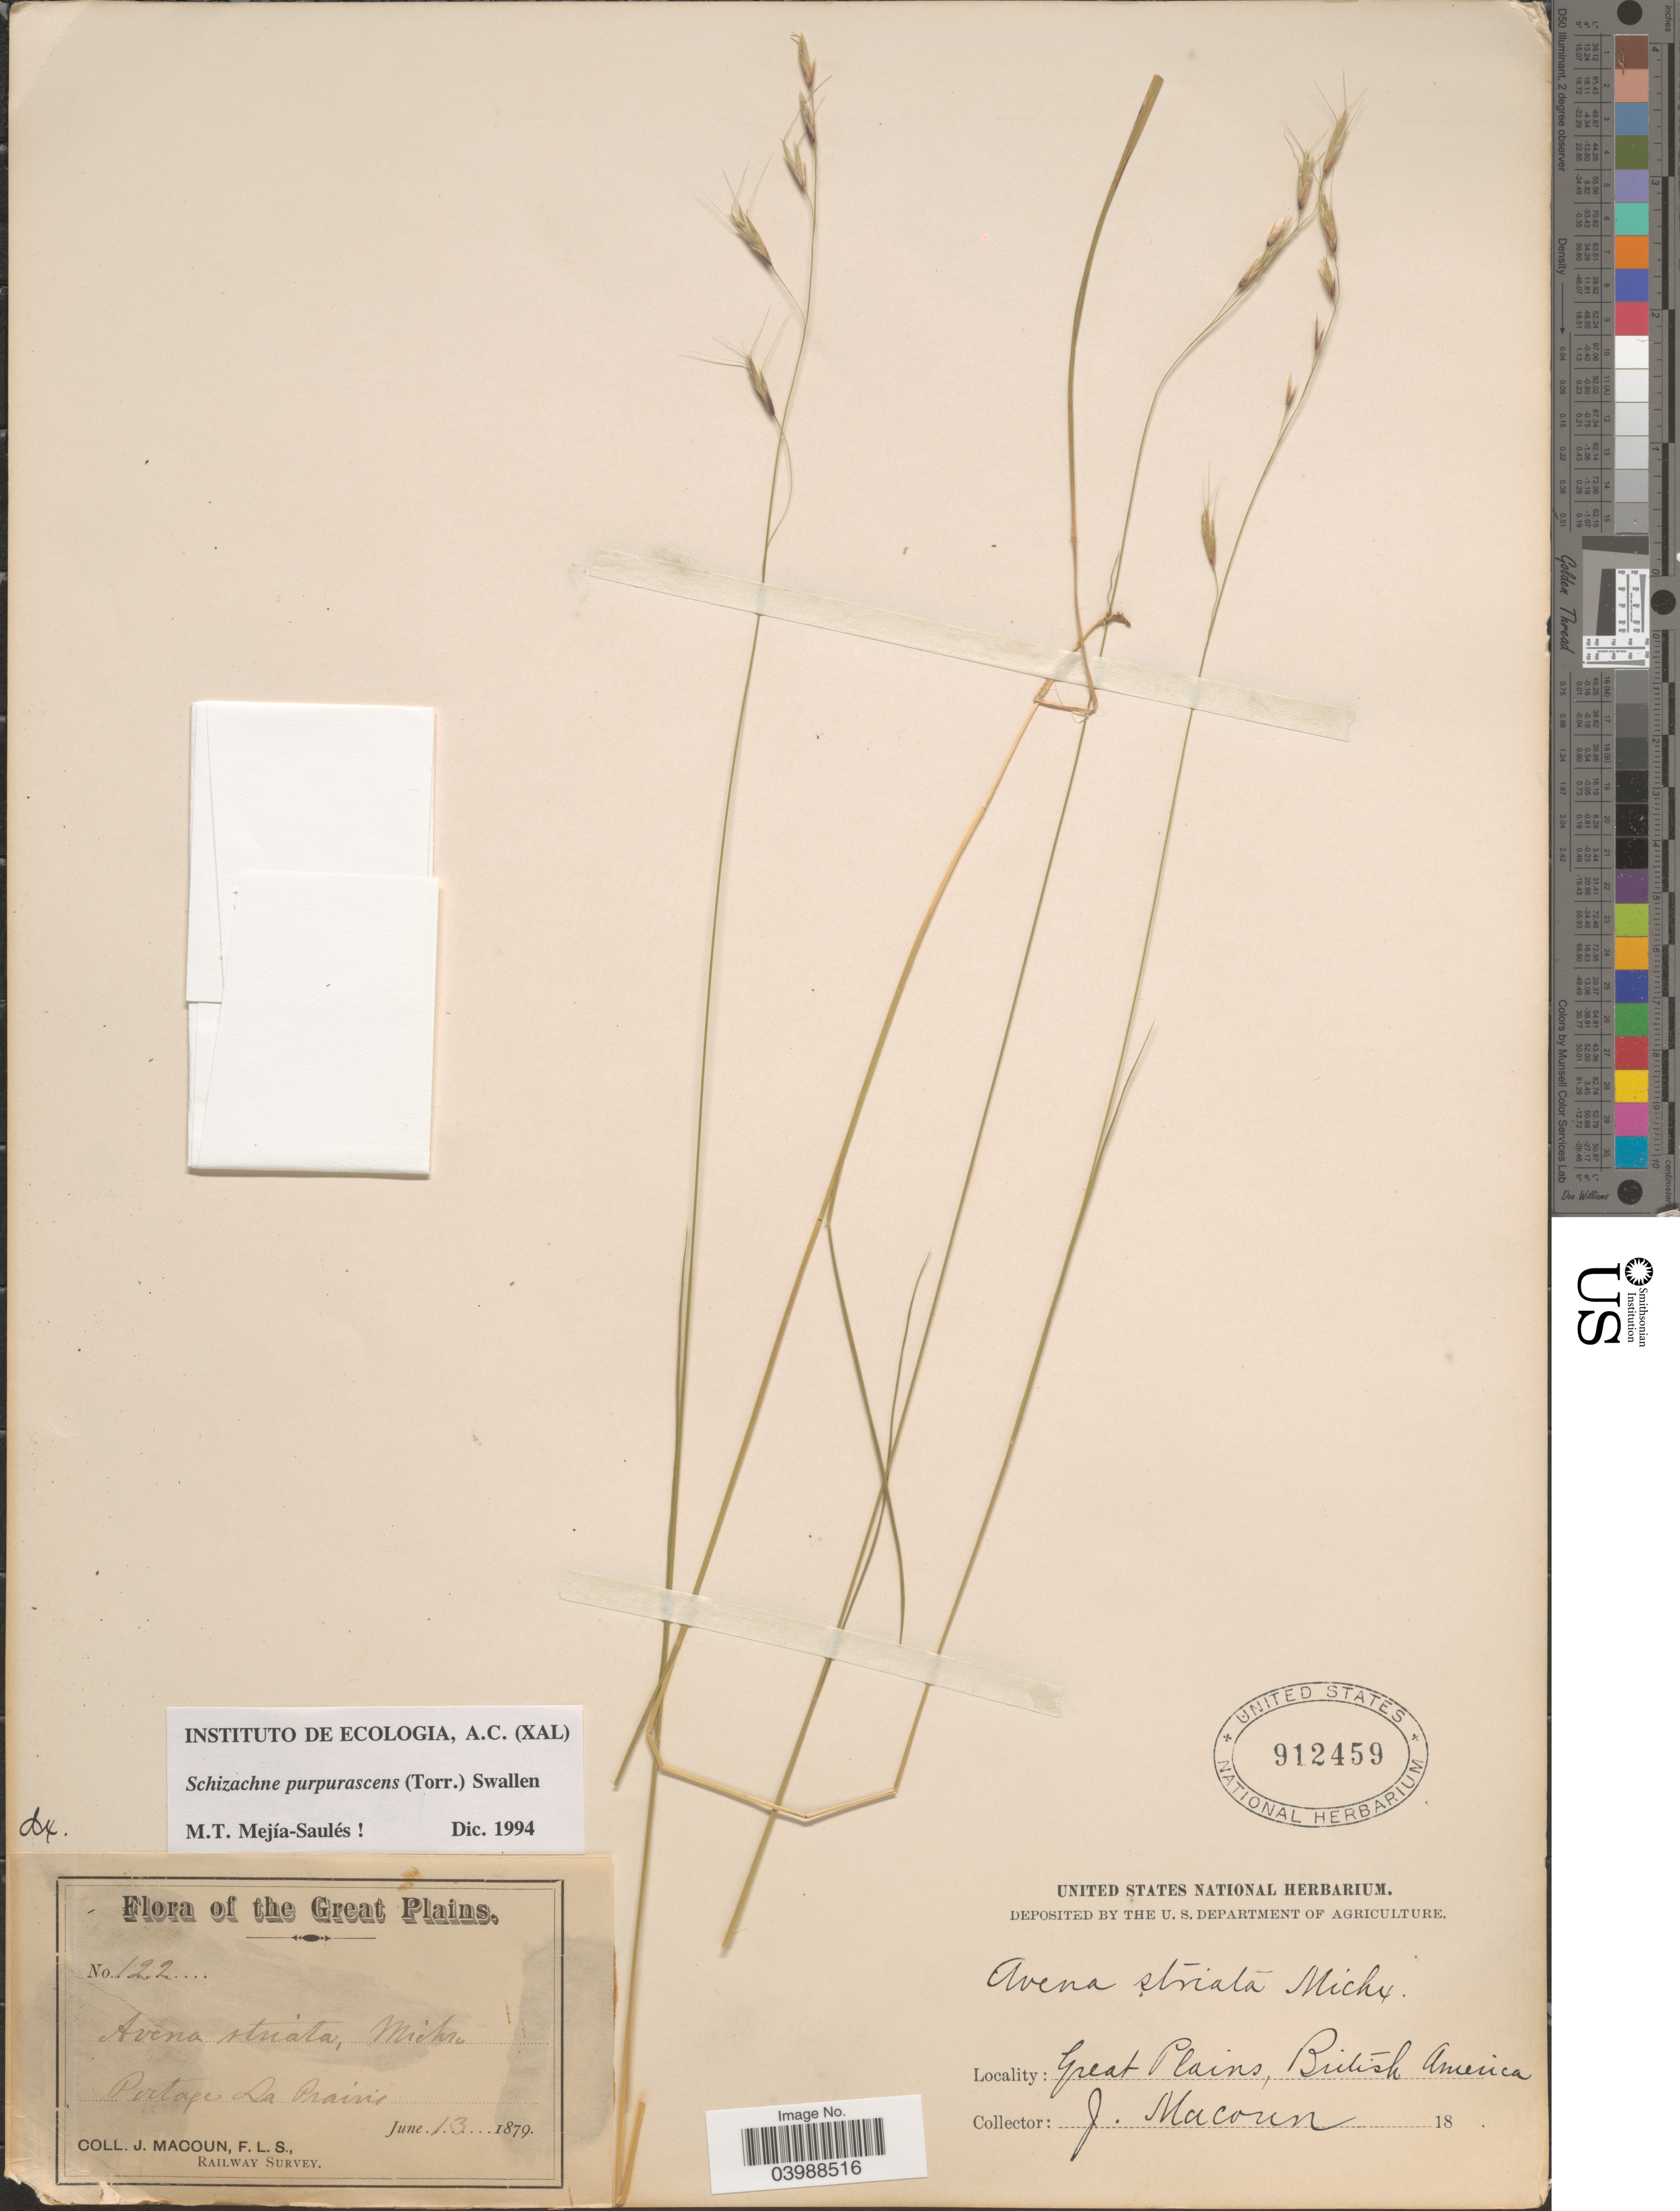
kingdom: Plantae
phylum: Tracheophyta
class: Liliopsida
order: Poales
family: Poaceae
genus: Schizachne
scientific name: Schizachne purpurascens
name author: (Torr.) Swallen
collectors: J. Macoun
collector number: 122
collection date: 1879-06-13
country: Canada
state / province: Manitoba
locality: The Great Plains, British America. Portage La Prairie.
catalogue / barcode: US 912459